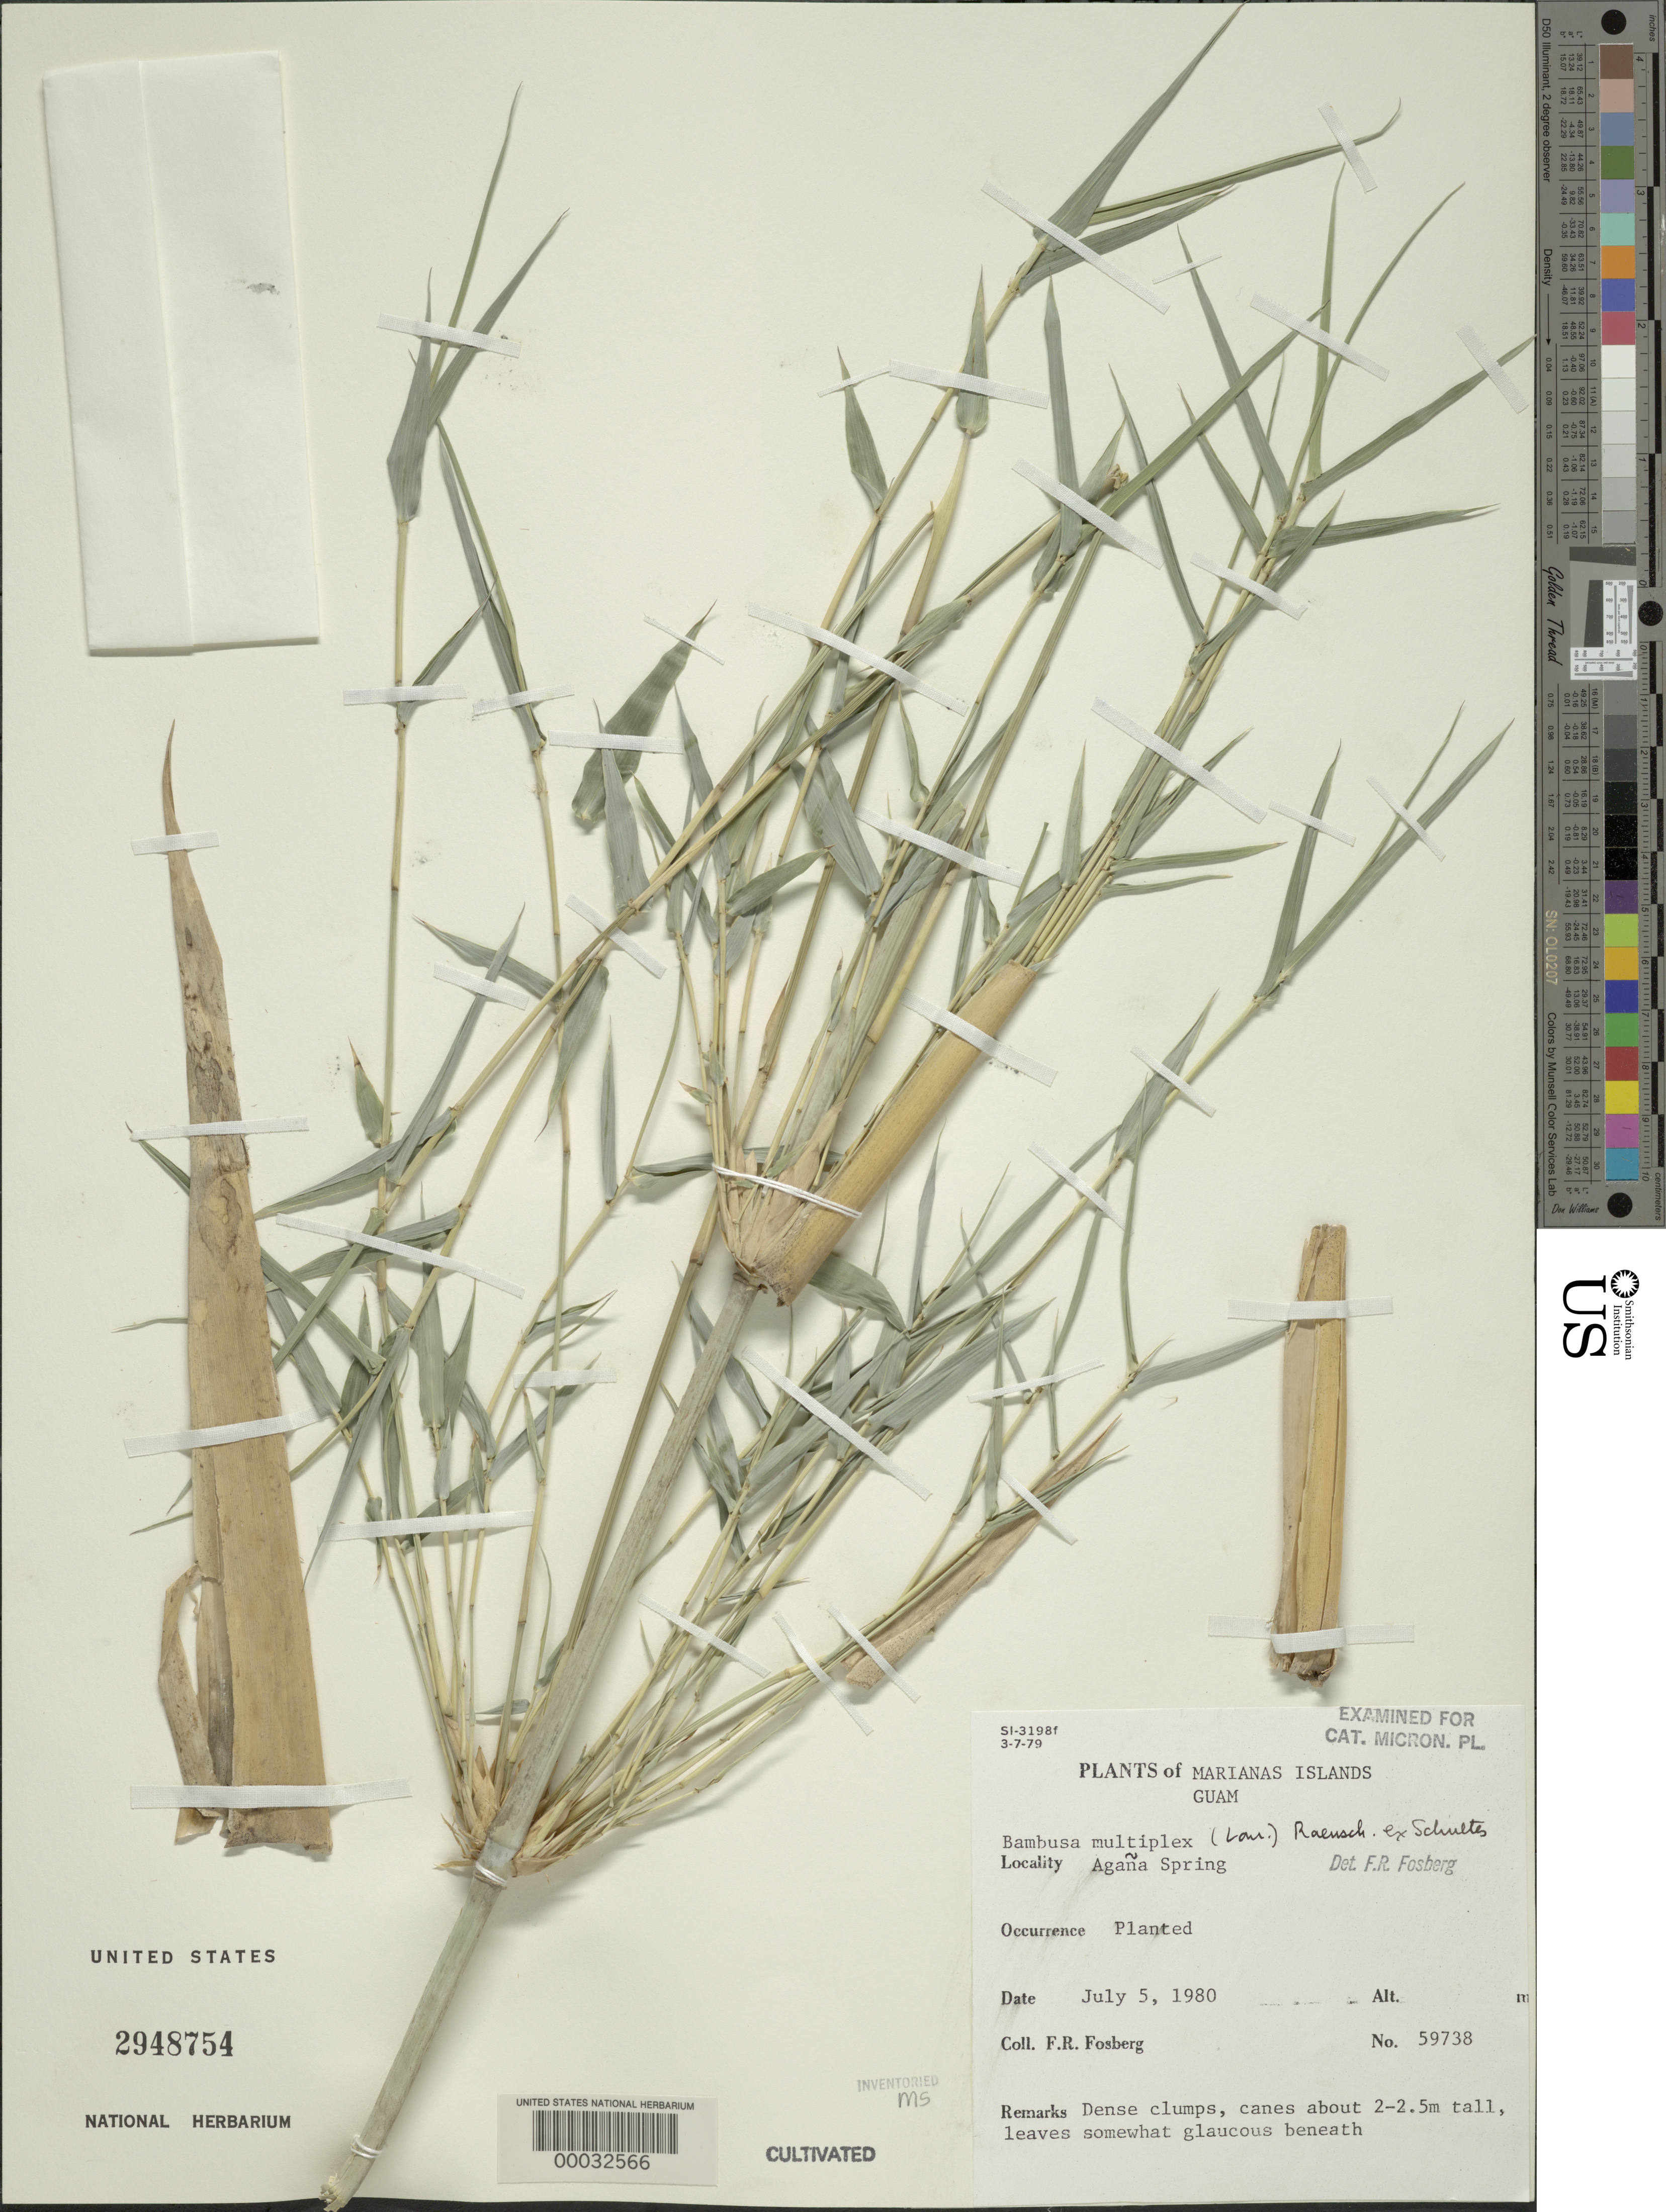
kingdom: Plantae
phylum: Tracheophyta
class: Liliopsida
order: Poales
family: Poaceae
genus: Bambusa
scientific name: Bambusa multiplex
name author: (Lour.) Raeusch. ex Schult. & Schult. f.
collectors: F. R. Fosberg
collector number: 59738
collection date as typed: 05 Jul 1980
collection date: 1980-07-05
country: Guam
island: Guam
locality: Agana spring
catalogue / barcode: US 2948754